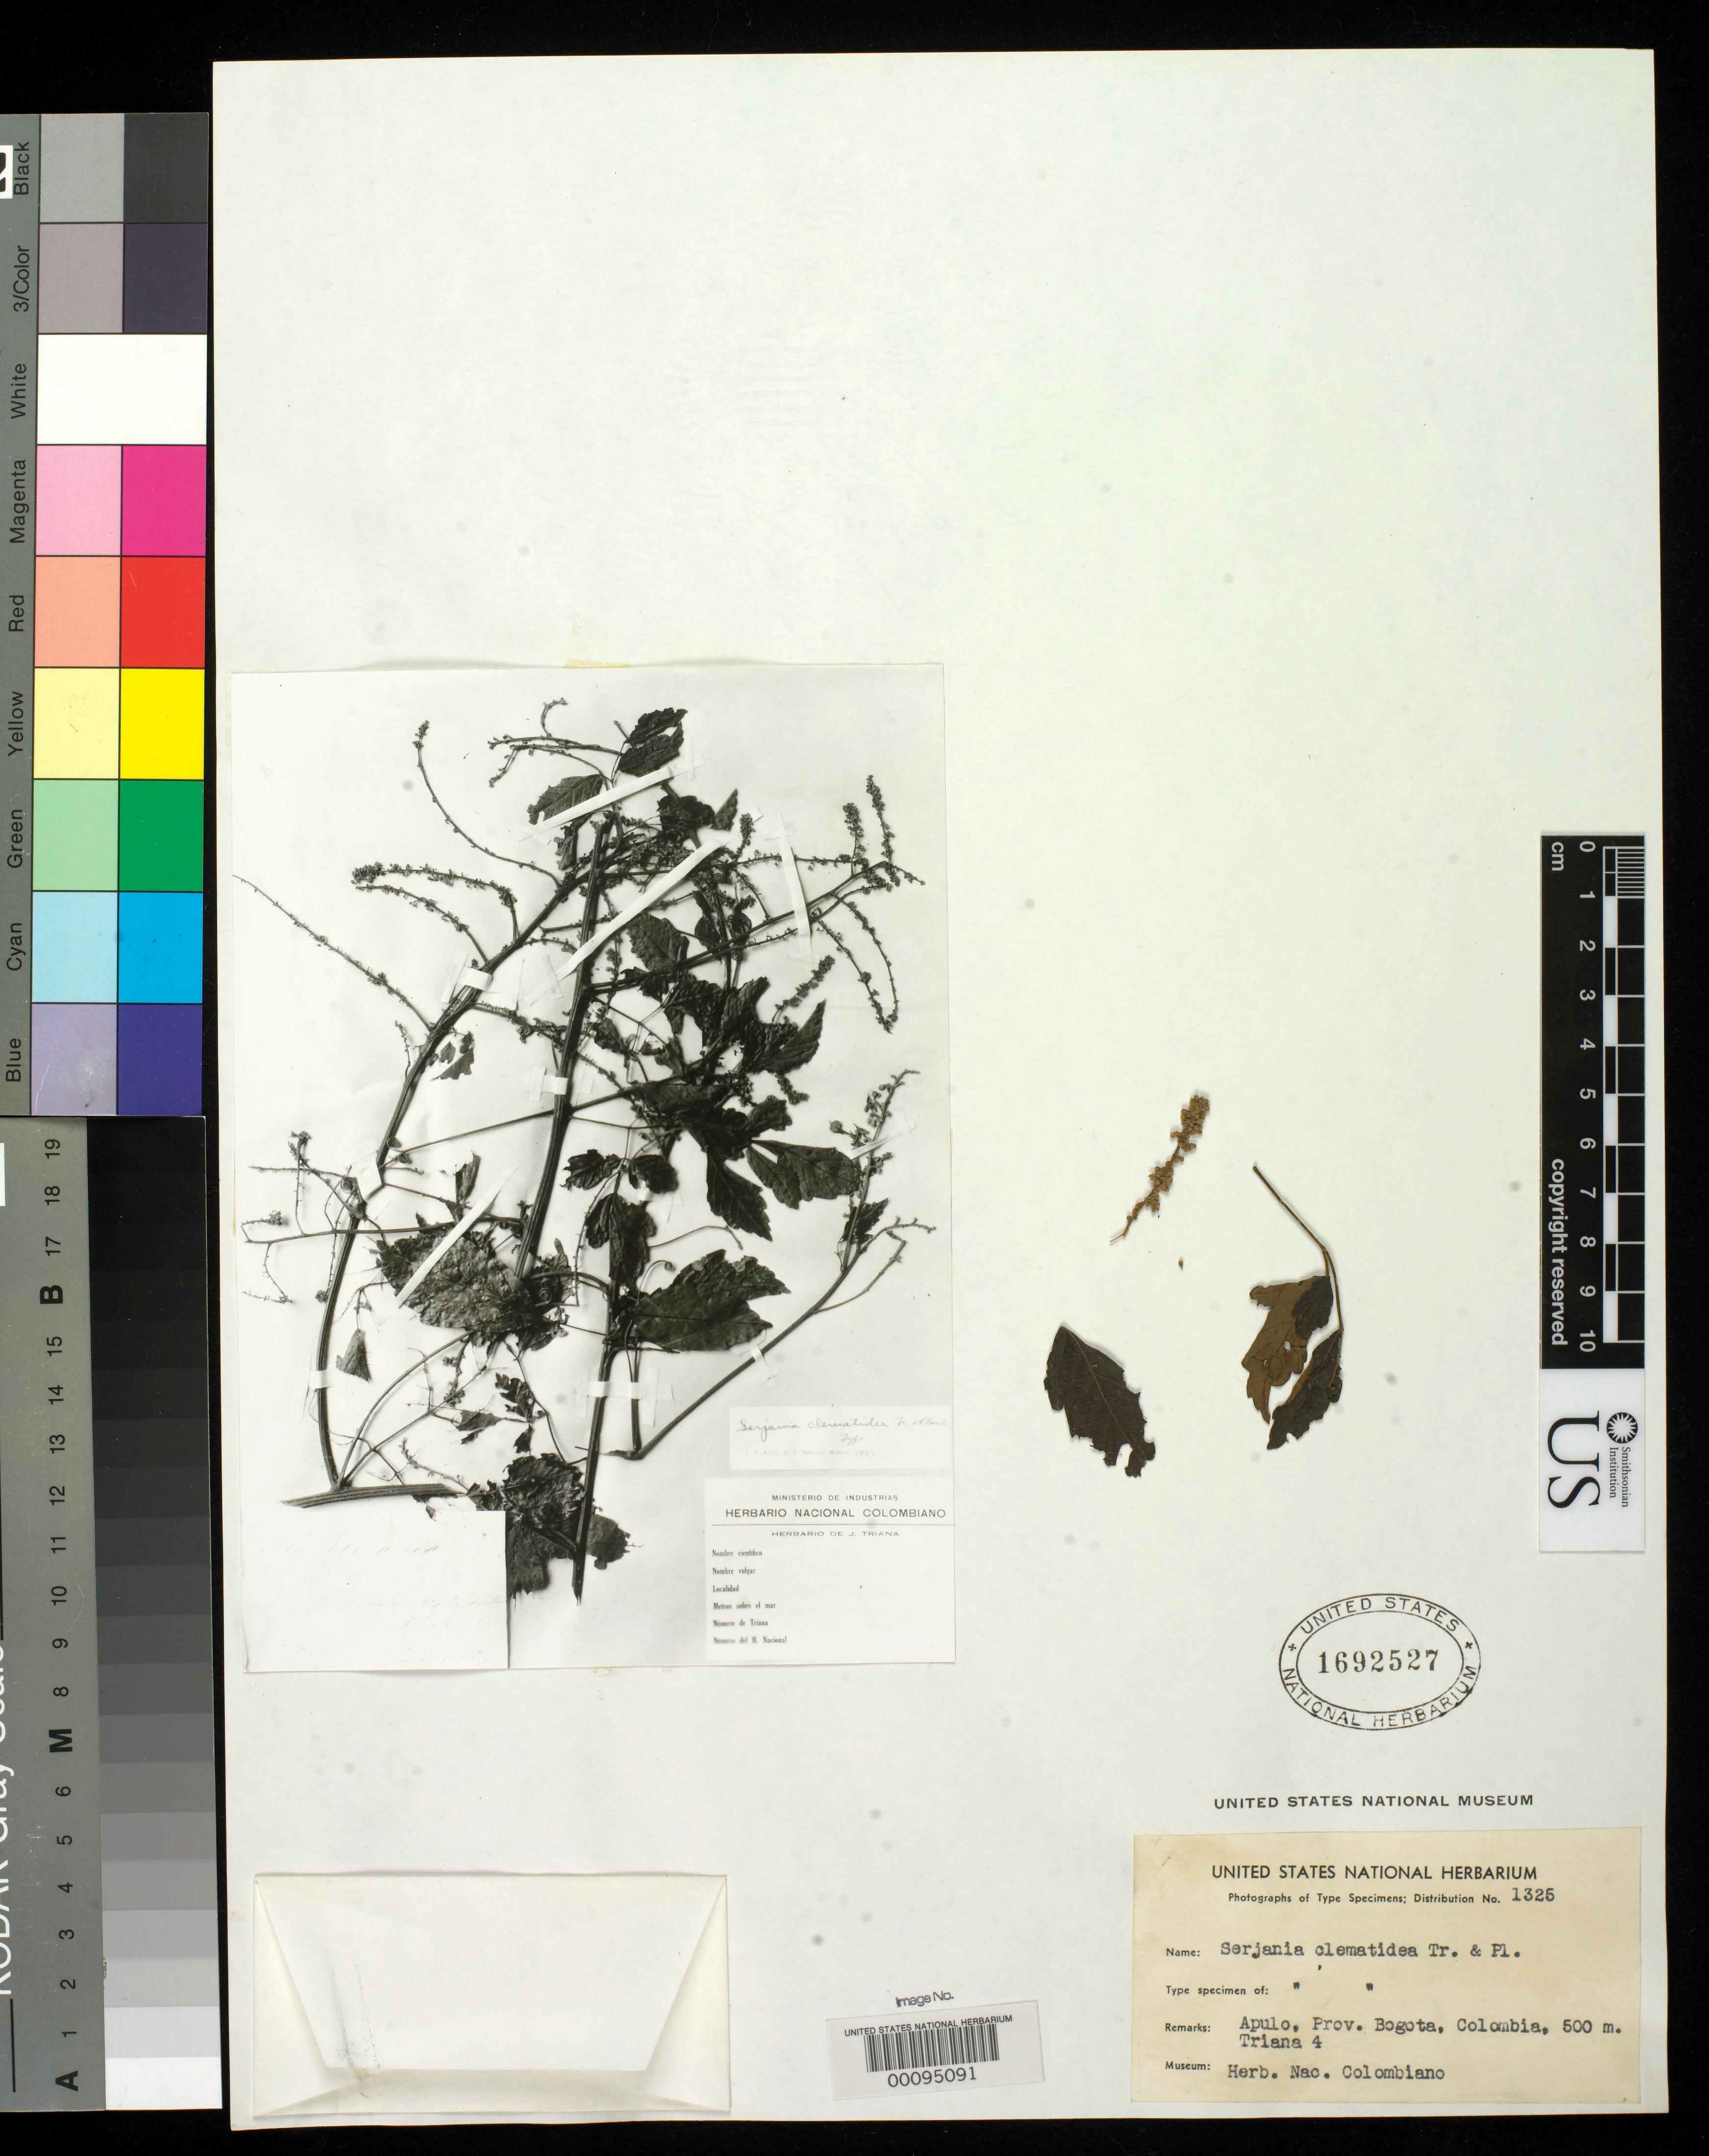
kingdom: Plantae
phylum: Tracheophyta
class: Magnoliopsida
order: Sapindales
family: Sapindaceae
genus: Serjania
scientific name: Serjania clematidea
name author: Triana & Planch.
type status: Type Fragment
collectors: J. J. Triana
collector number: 4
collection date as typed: Jul 1853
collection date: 1853-07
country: Colombia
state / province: Bogota D.C.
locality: Apulo.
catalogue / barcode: US 1692527